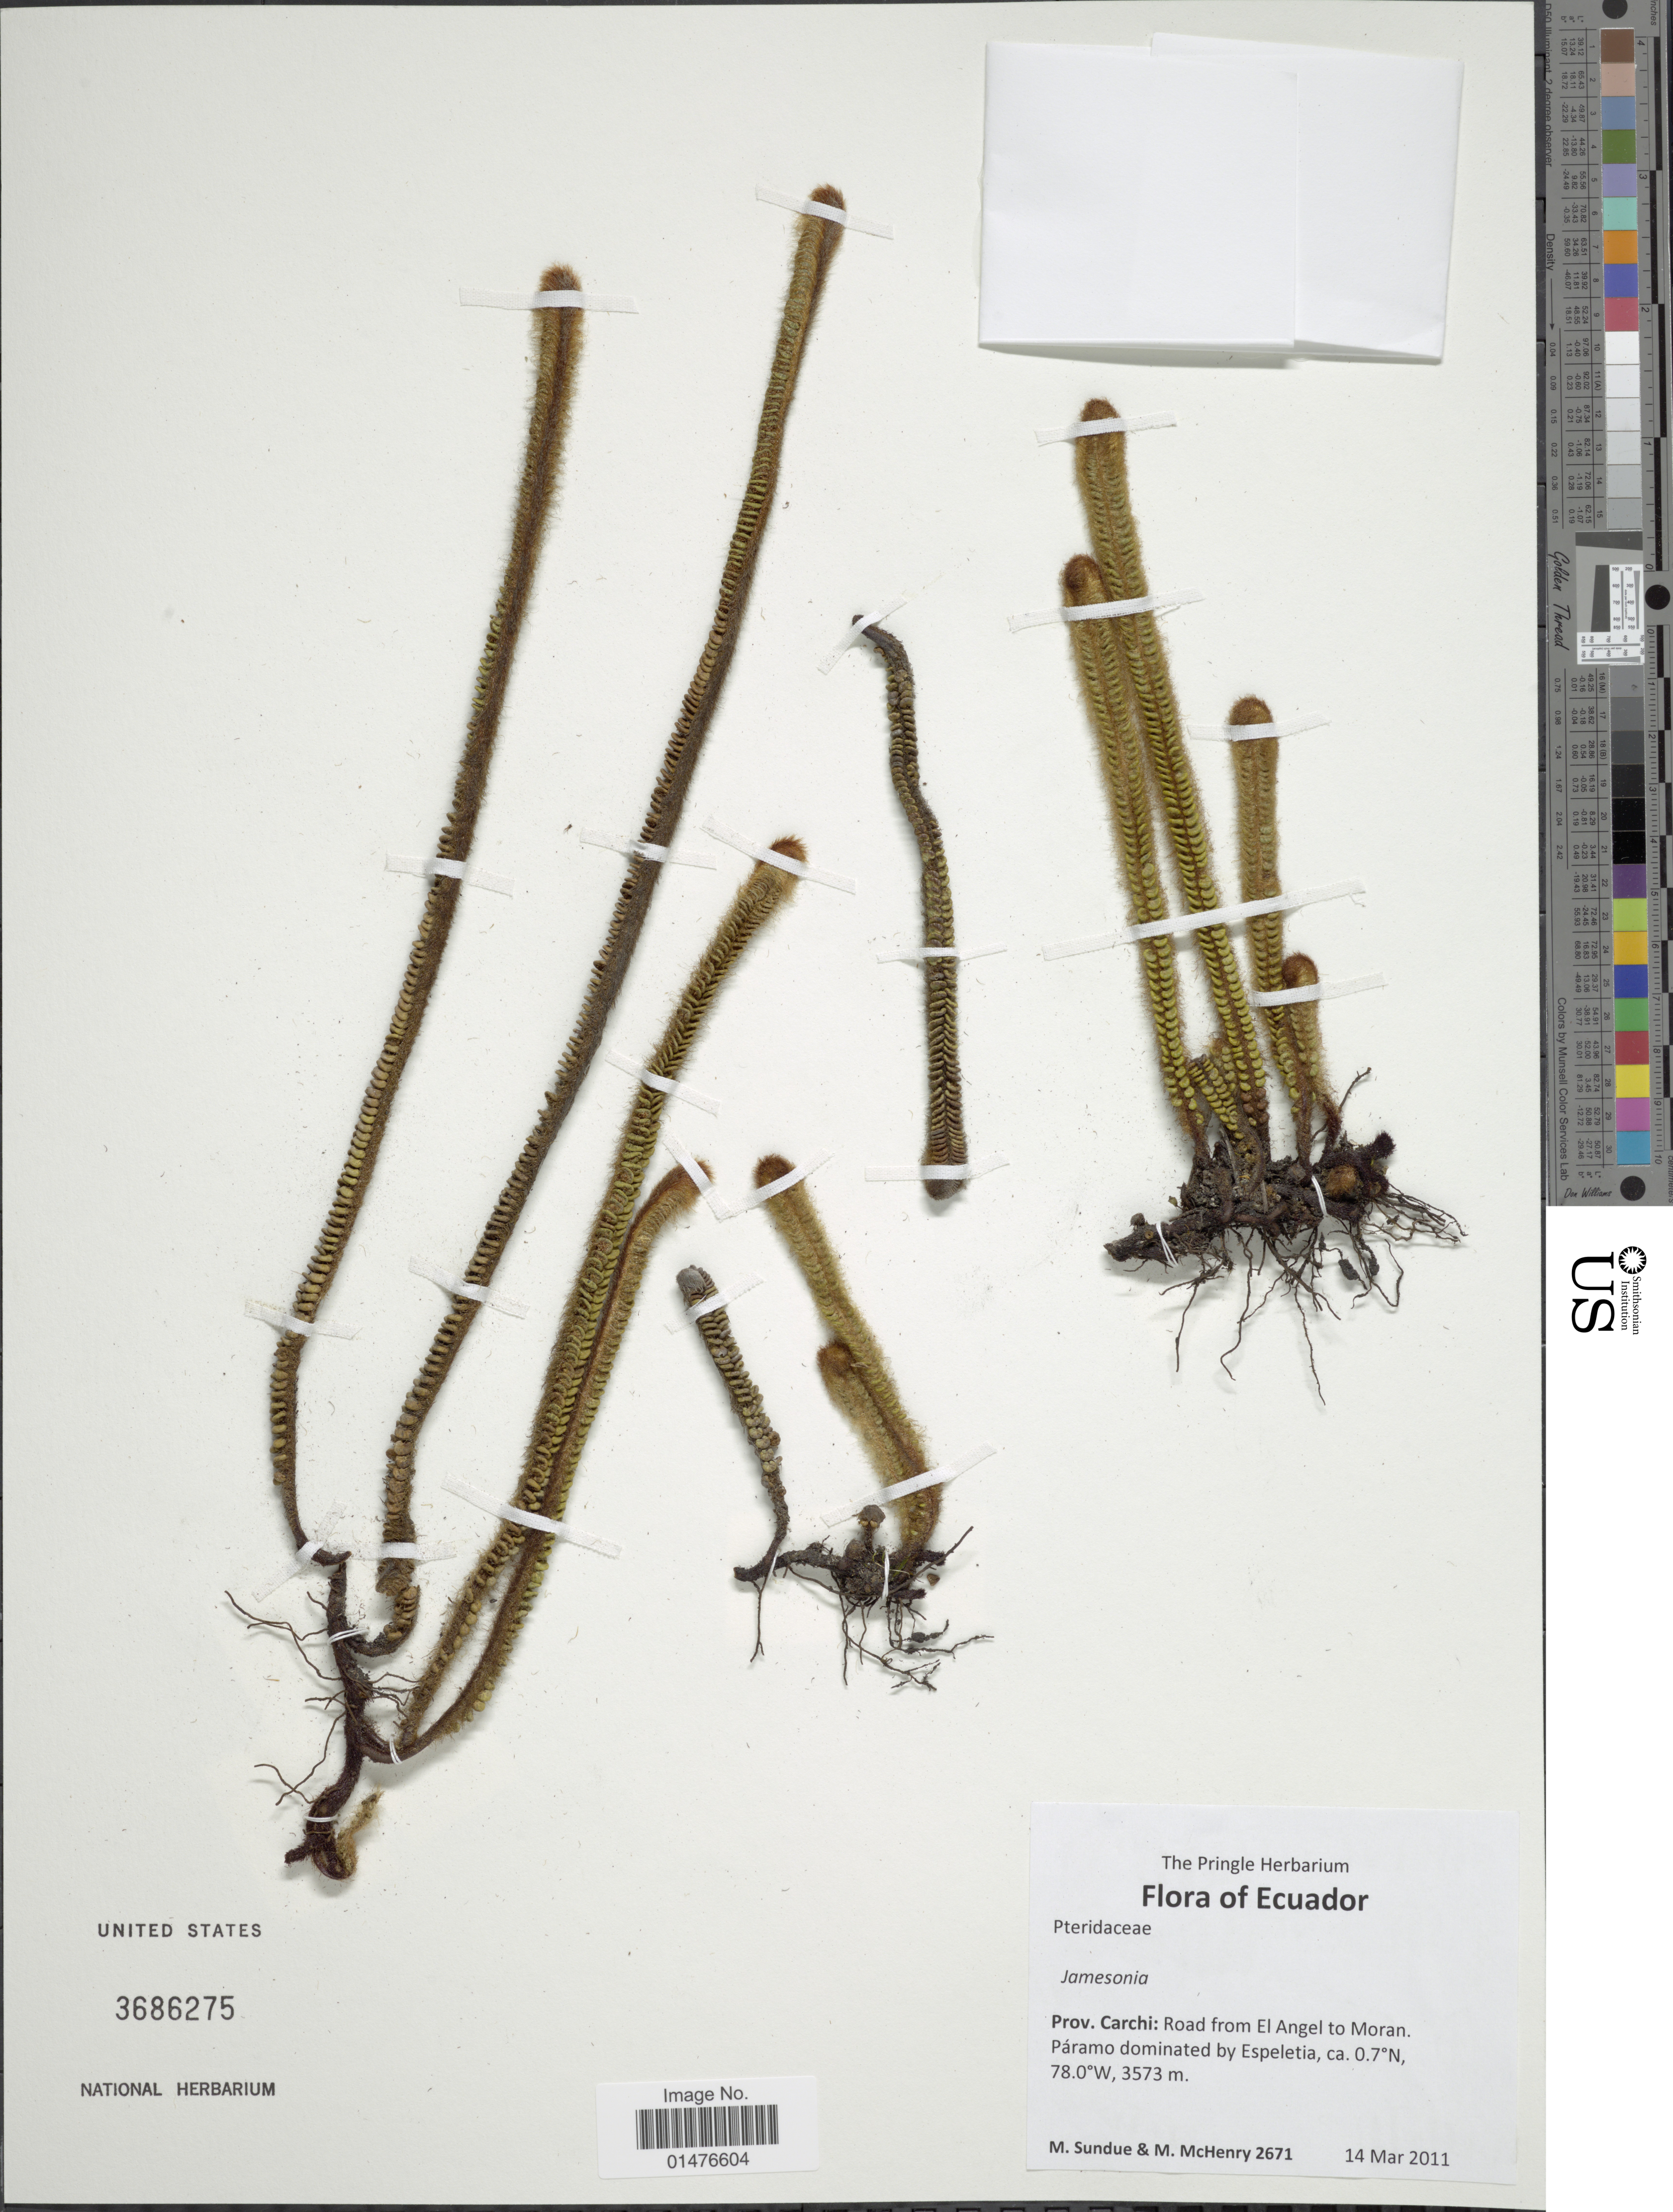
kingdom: Plantae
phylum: Tracheophyta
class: Polypodiopsida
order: Polypodiales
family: Pteridaceae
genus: Jamesonia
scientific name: Jamesonia sp.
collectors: M. Sundue & M. McHenry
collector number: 2671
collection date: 2011-03-14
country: Ecuador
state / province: Carchi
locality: Road from El Angel to Moran. Páramo dominated by Espeletia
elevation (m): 3573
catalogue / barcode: US 3686275